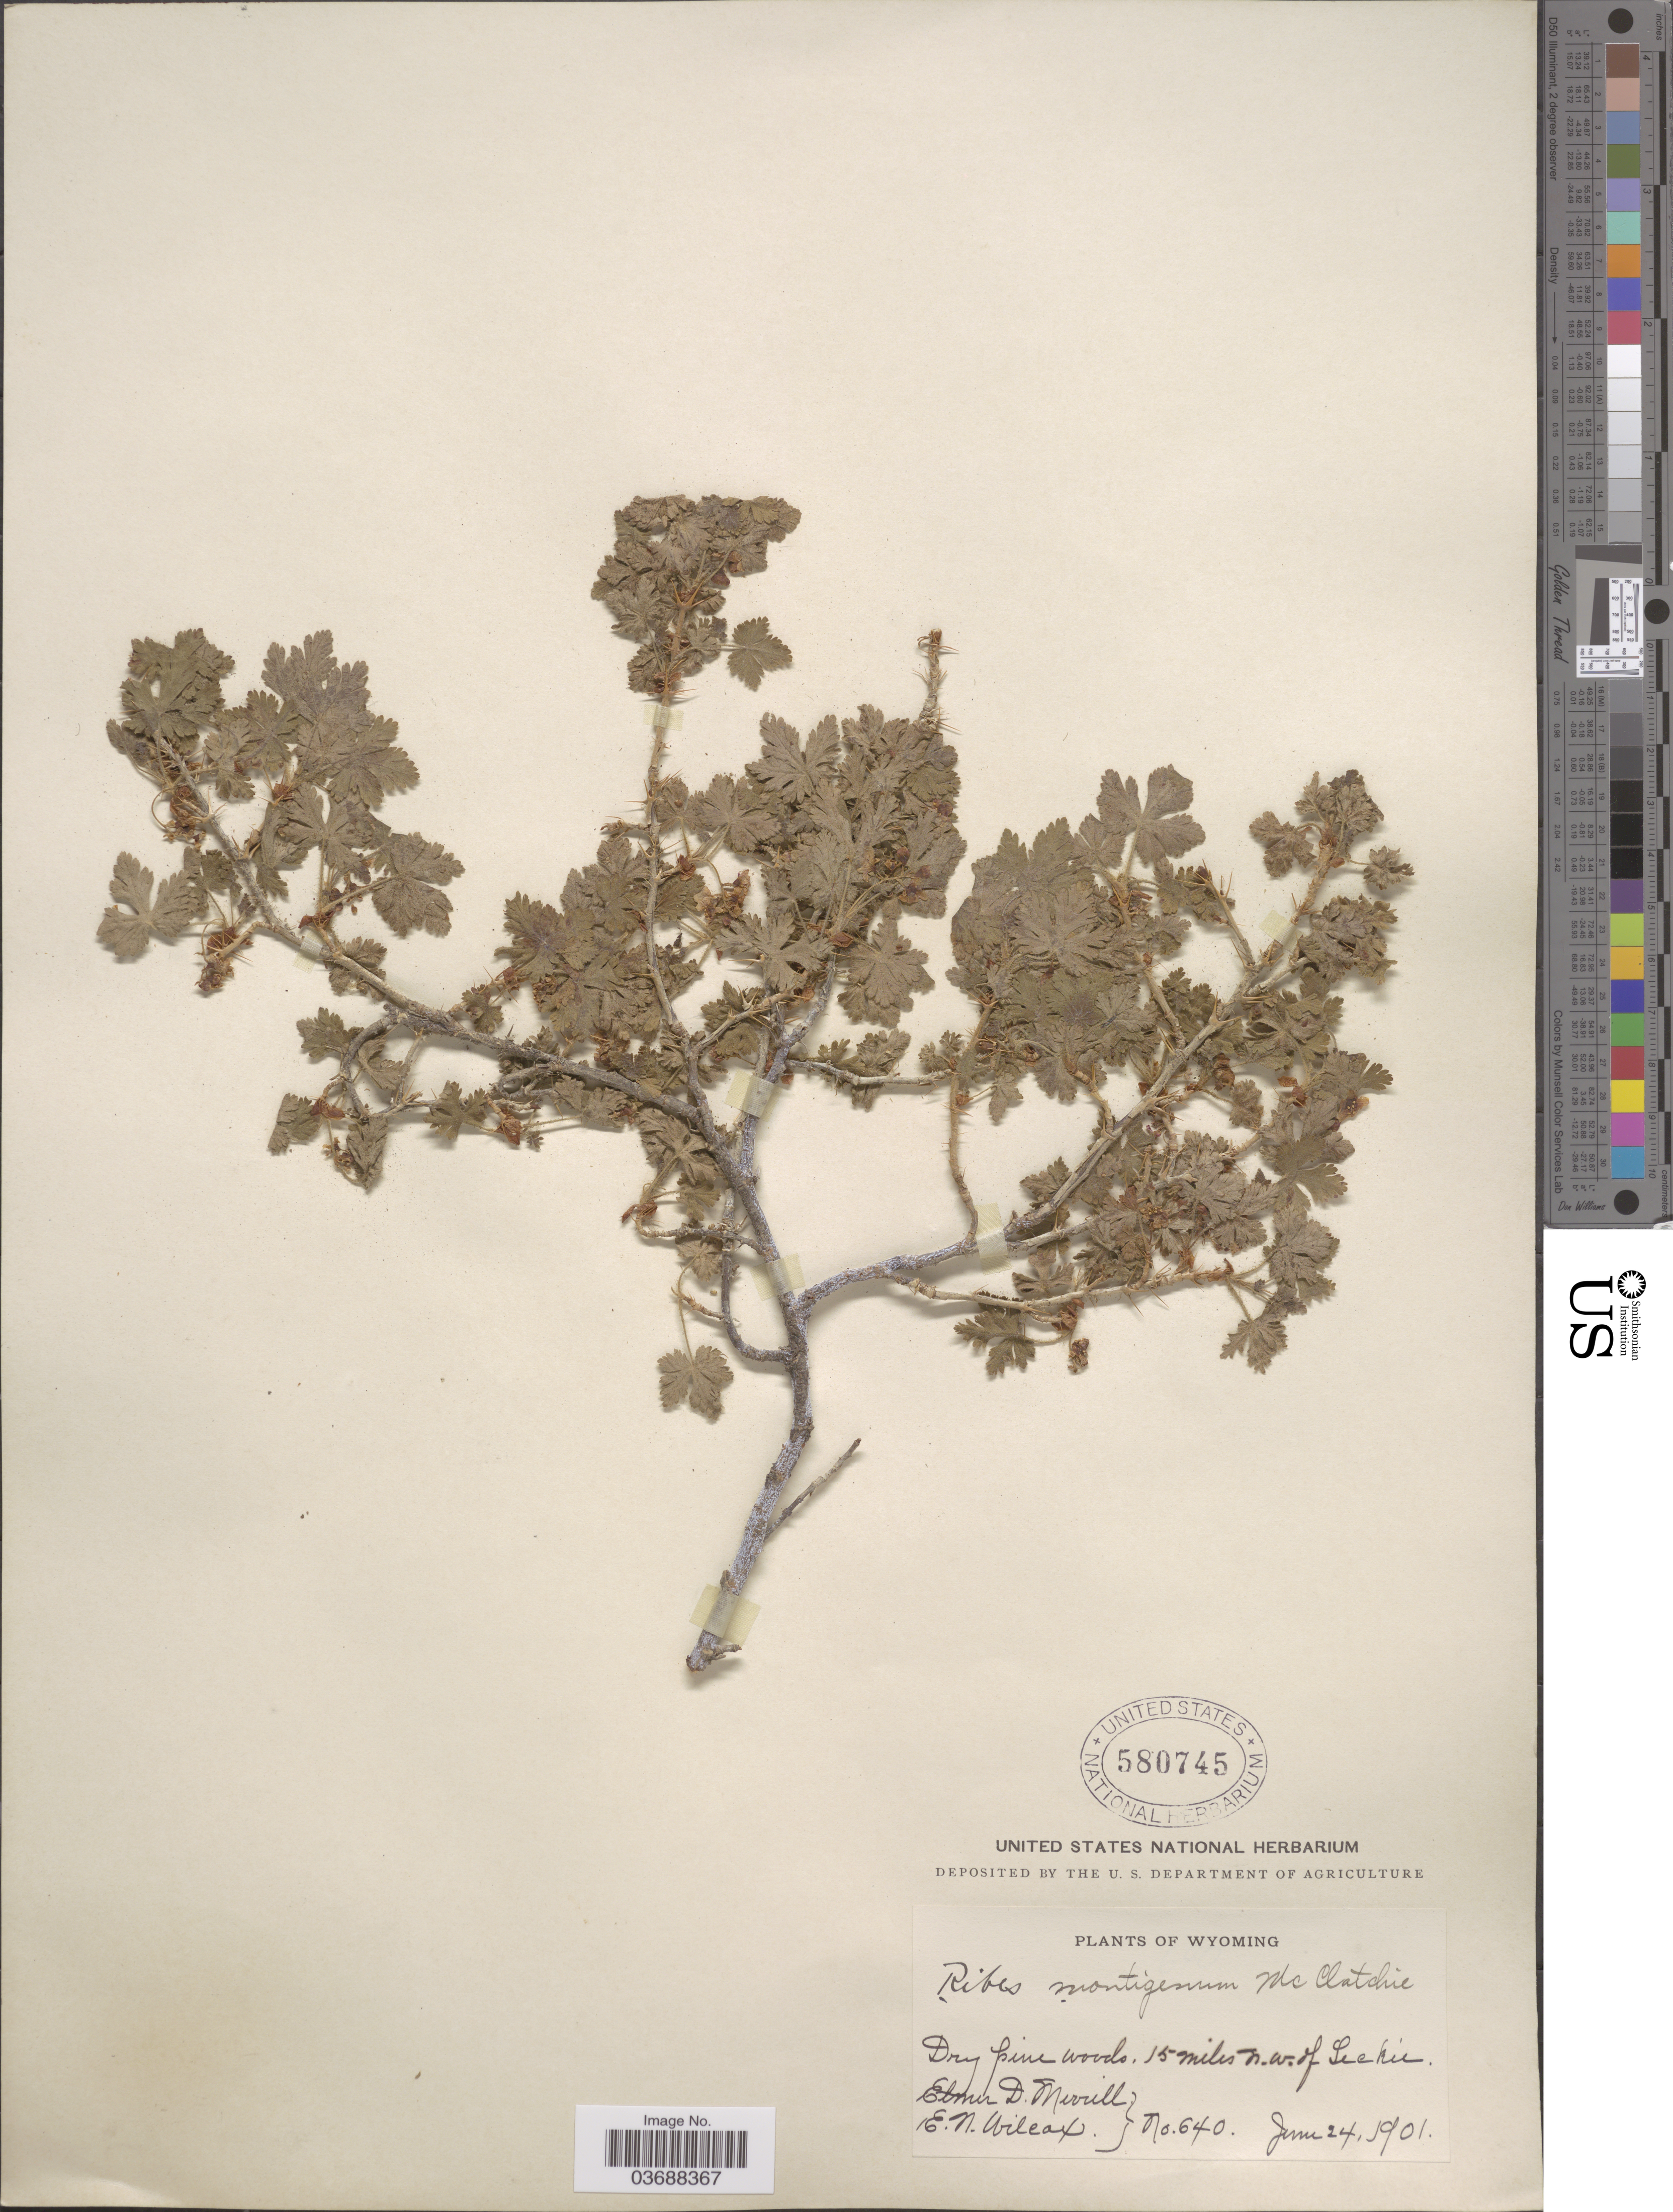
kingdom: Plantae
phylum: Tracheophyta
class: Magnoliopsida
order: Saxifragales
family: Grossulariaceae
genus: Ribes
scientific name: Ribes montigenum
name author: McClatchie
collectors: E. D. Merrill & E. Wilcox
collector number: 640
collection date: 1901-06-24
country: United States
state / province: Wyoming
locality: Dry pine woods, 15 miles n.w. of Leckie.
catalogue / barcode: US 580745